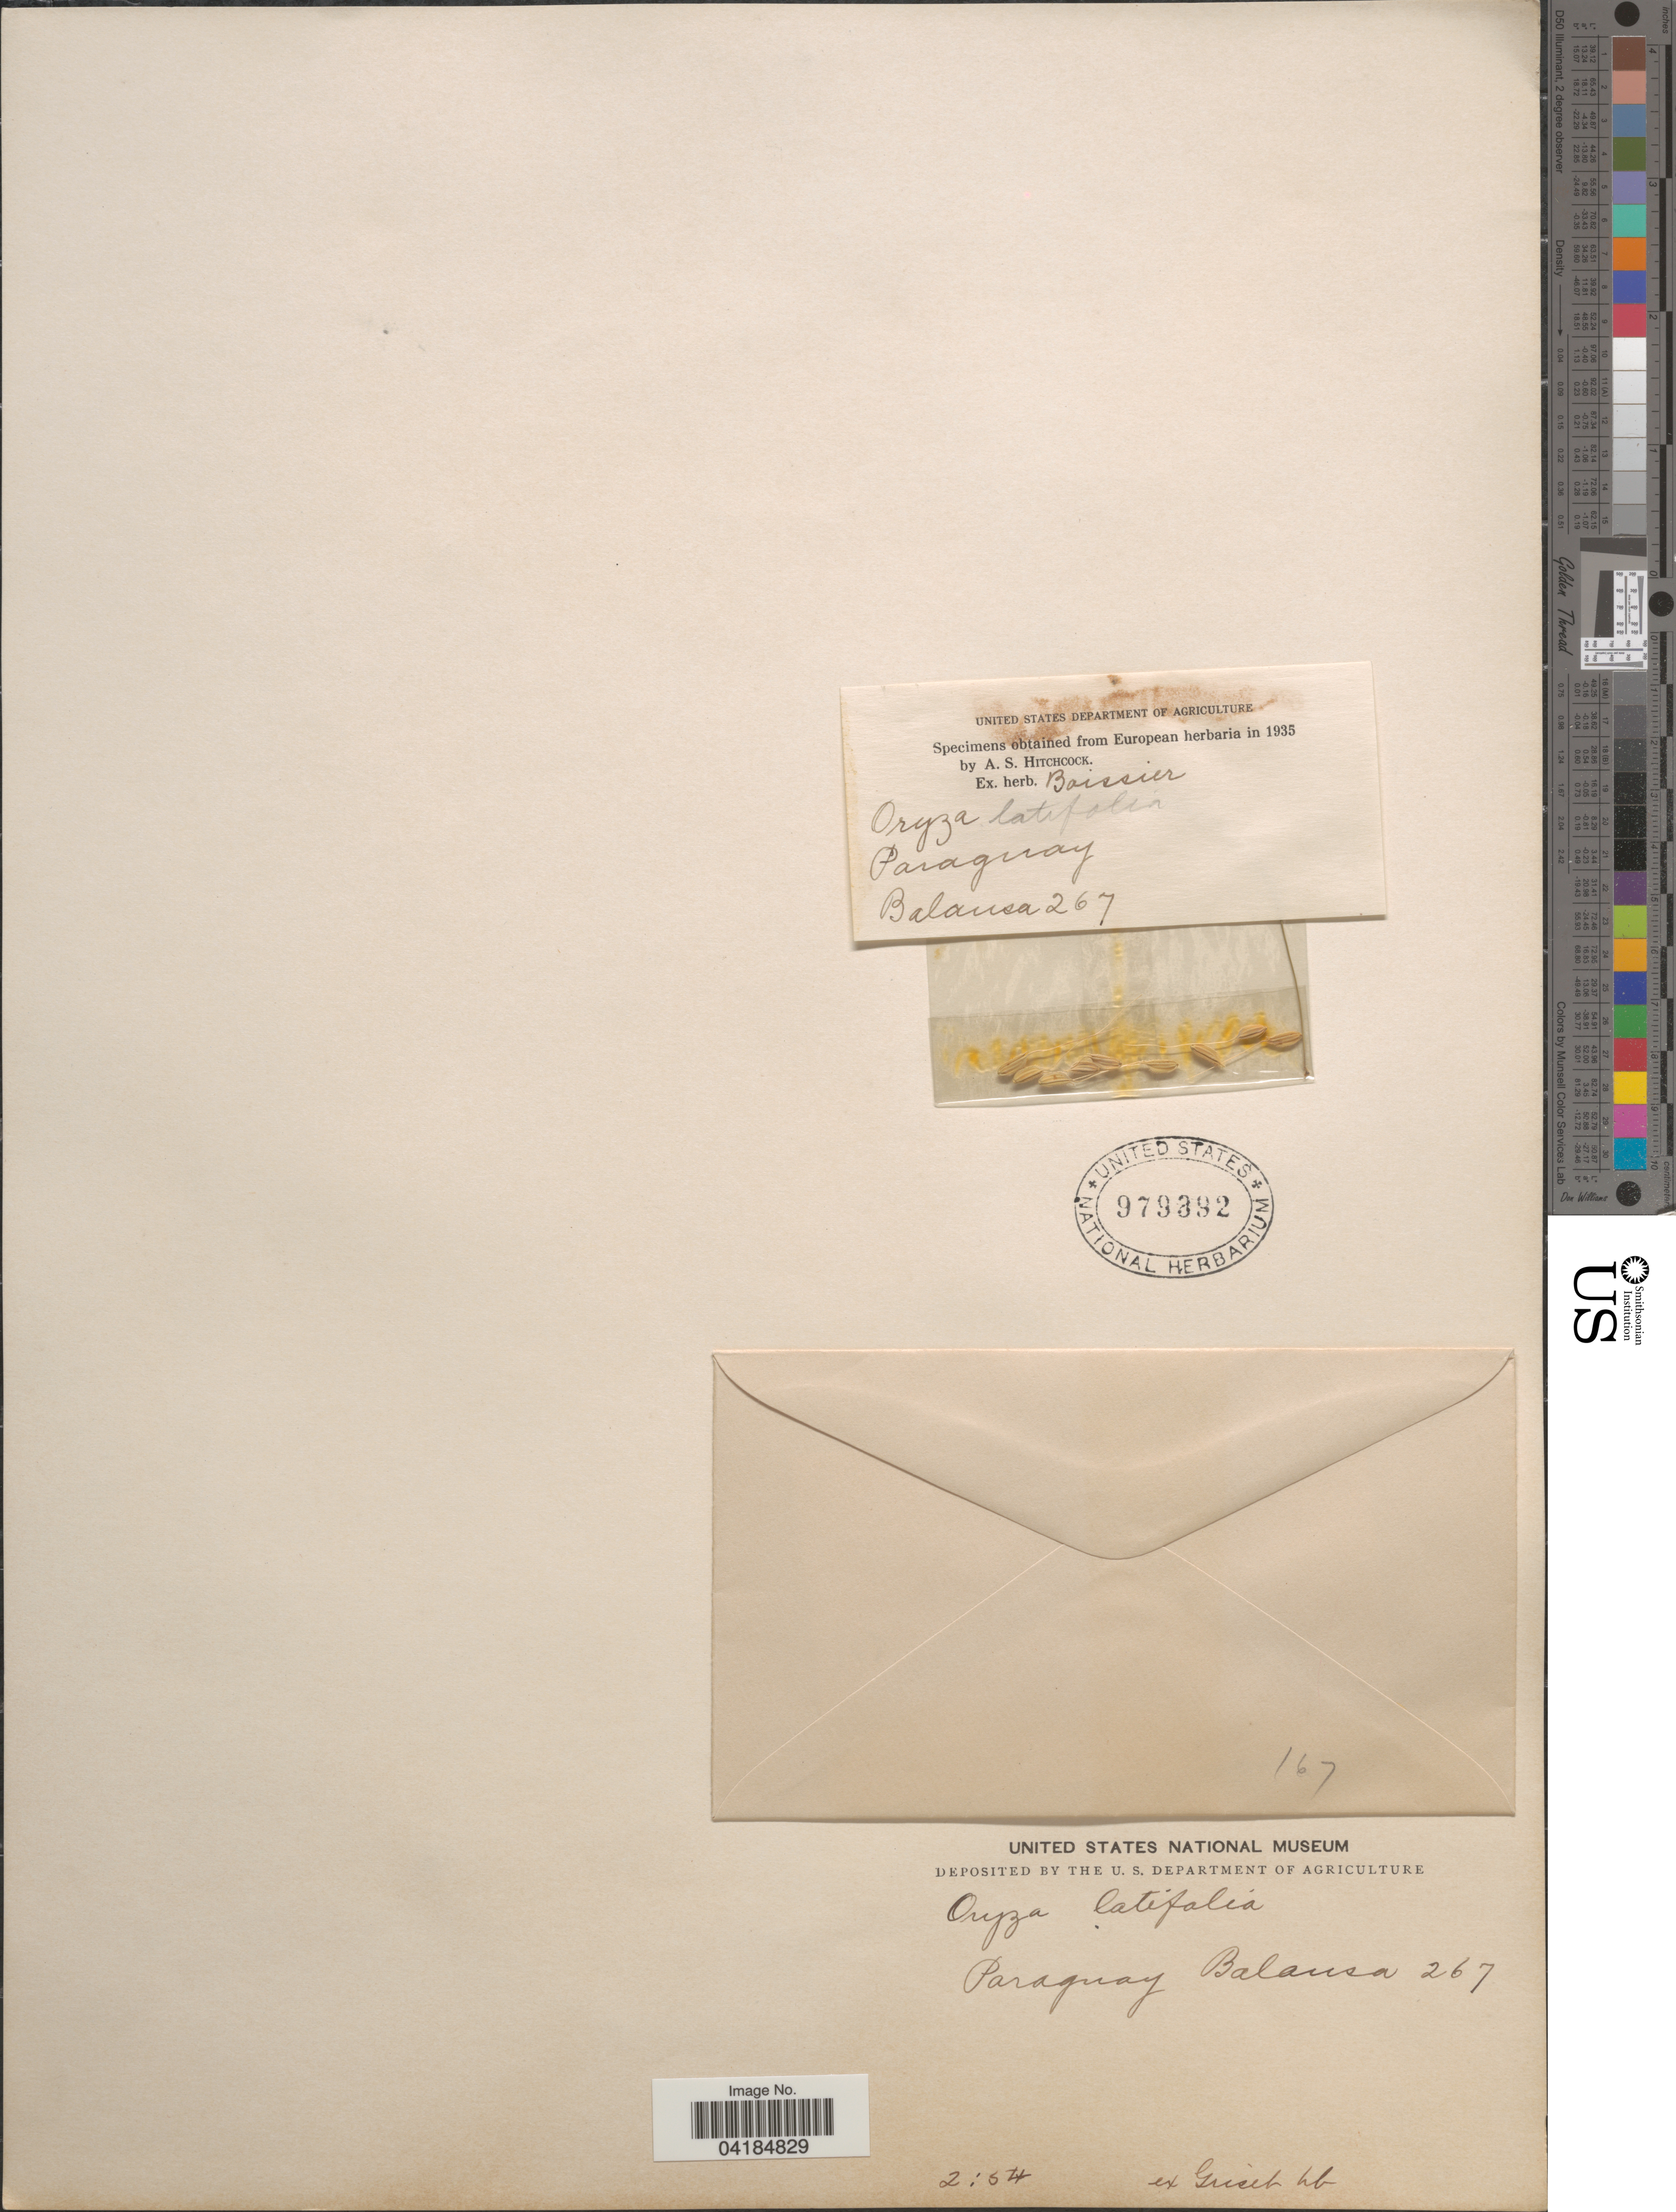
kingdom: Plantae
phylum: Tracheophyta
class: Liliopsida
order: Poales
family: Poaceae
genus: Oryza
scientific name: Oryza latifolia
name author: Desv.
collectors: -. Balansa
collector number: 267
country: Paraguay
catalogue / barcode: US 979392